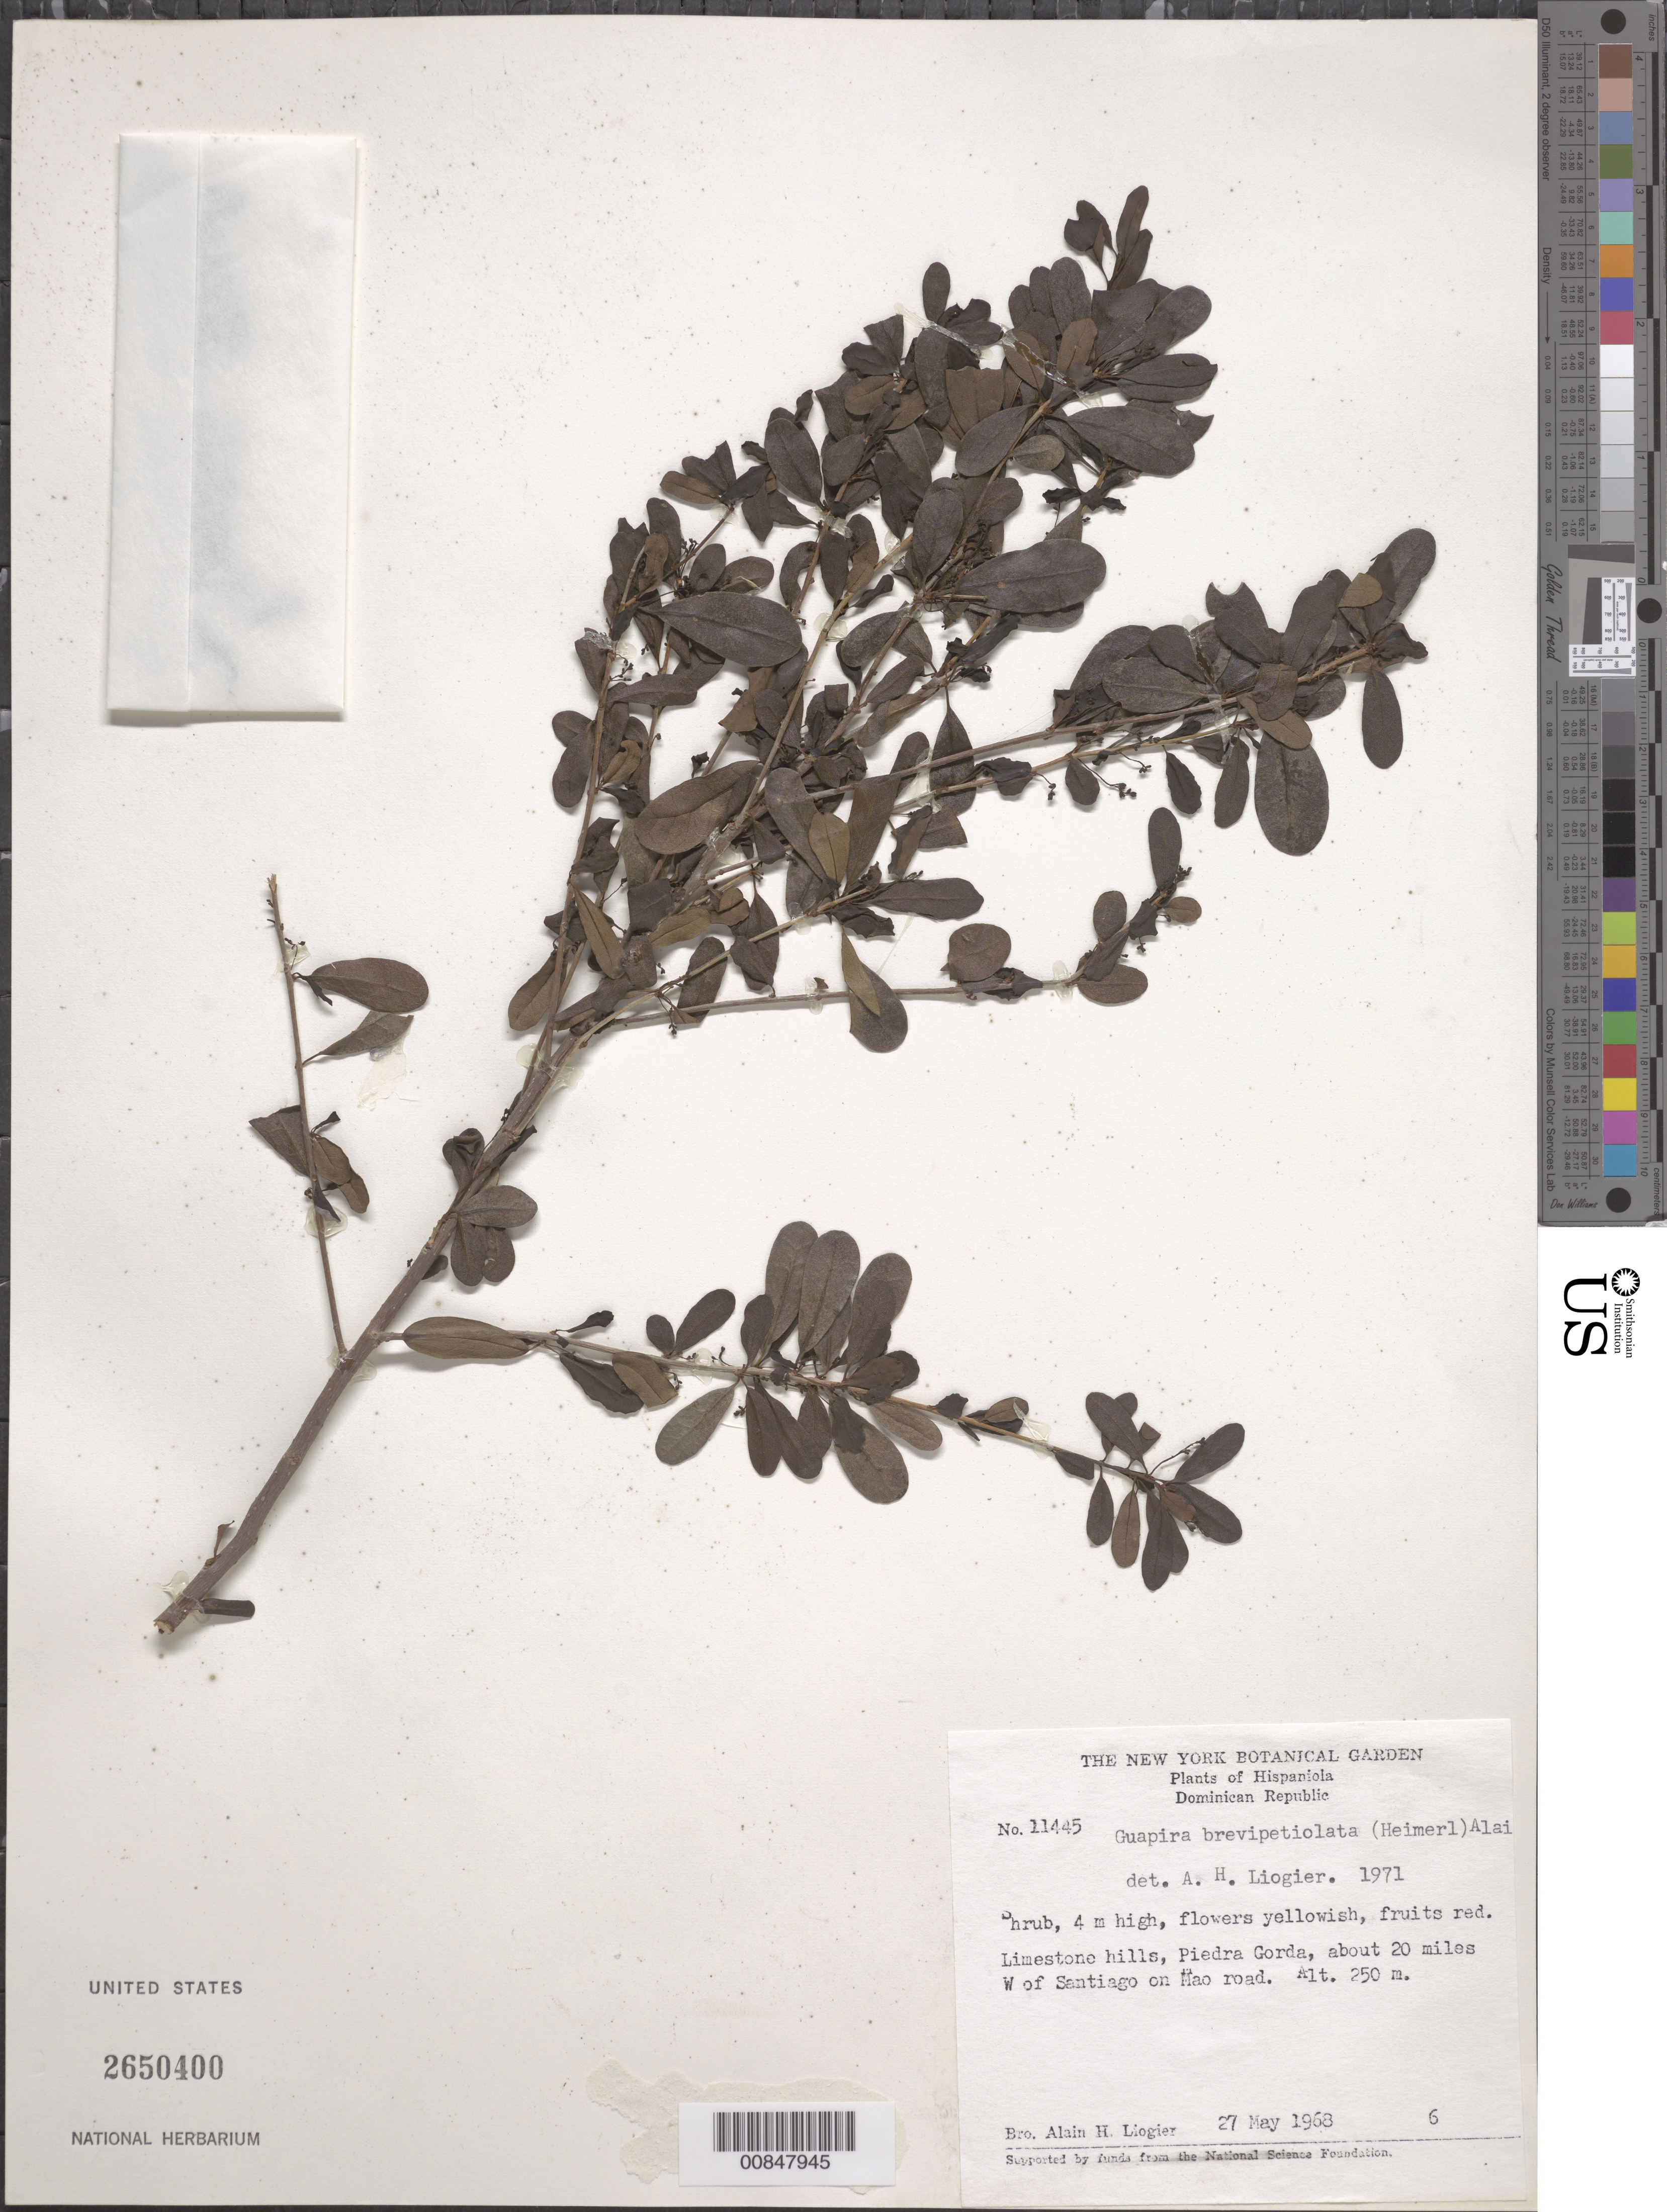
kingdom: Plantae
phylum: Tracheophyta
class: Magnoliopsida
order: Caryophyllales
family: Nyctaginaceae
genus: Guapira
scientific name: Guapira brevipetiolata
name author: (Heimerl) Alain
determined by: Liogier, Alain H.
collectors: A. H. Liogier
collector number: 11445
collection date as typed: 27 May 1968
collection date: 1968-05-27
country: Dominican Republic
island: Hispaniola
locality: Piedra Gorda about 20 miles W of Santiago on Mao road.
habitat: Limestone hills.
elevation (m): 250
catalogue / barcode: US 2650400